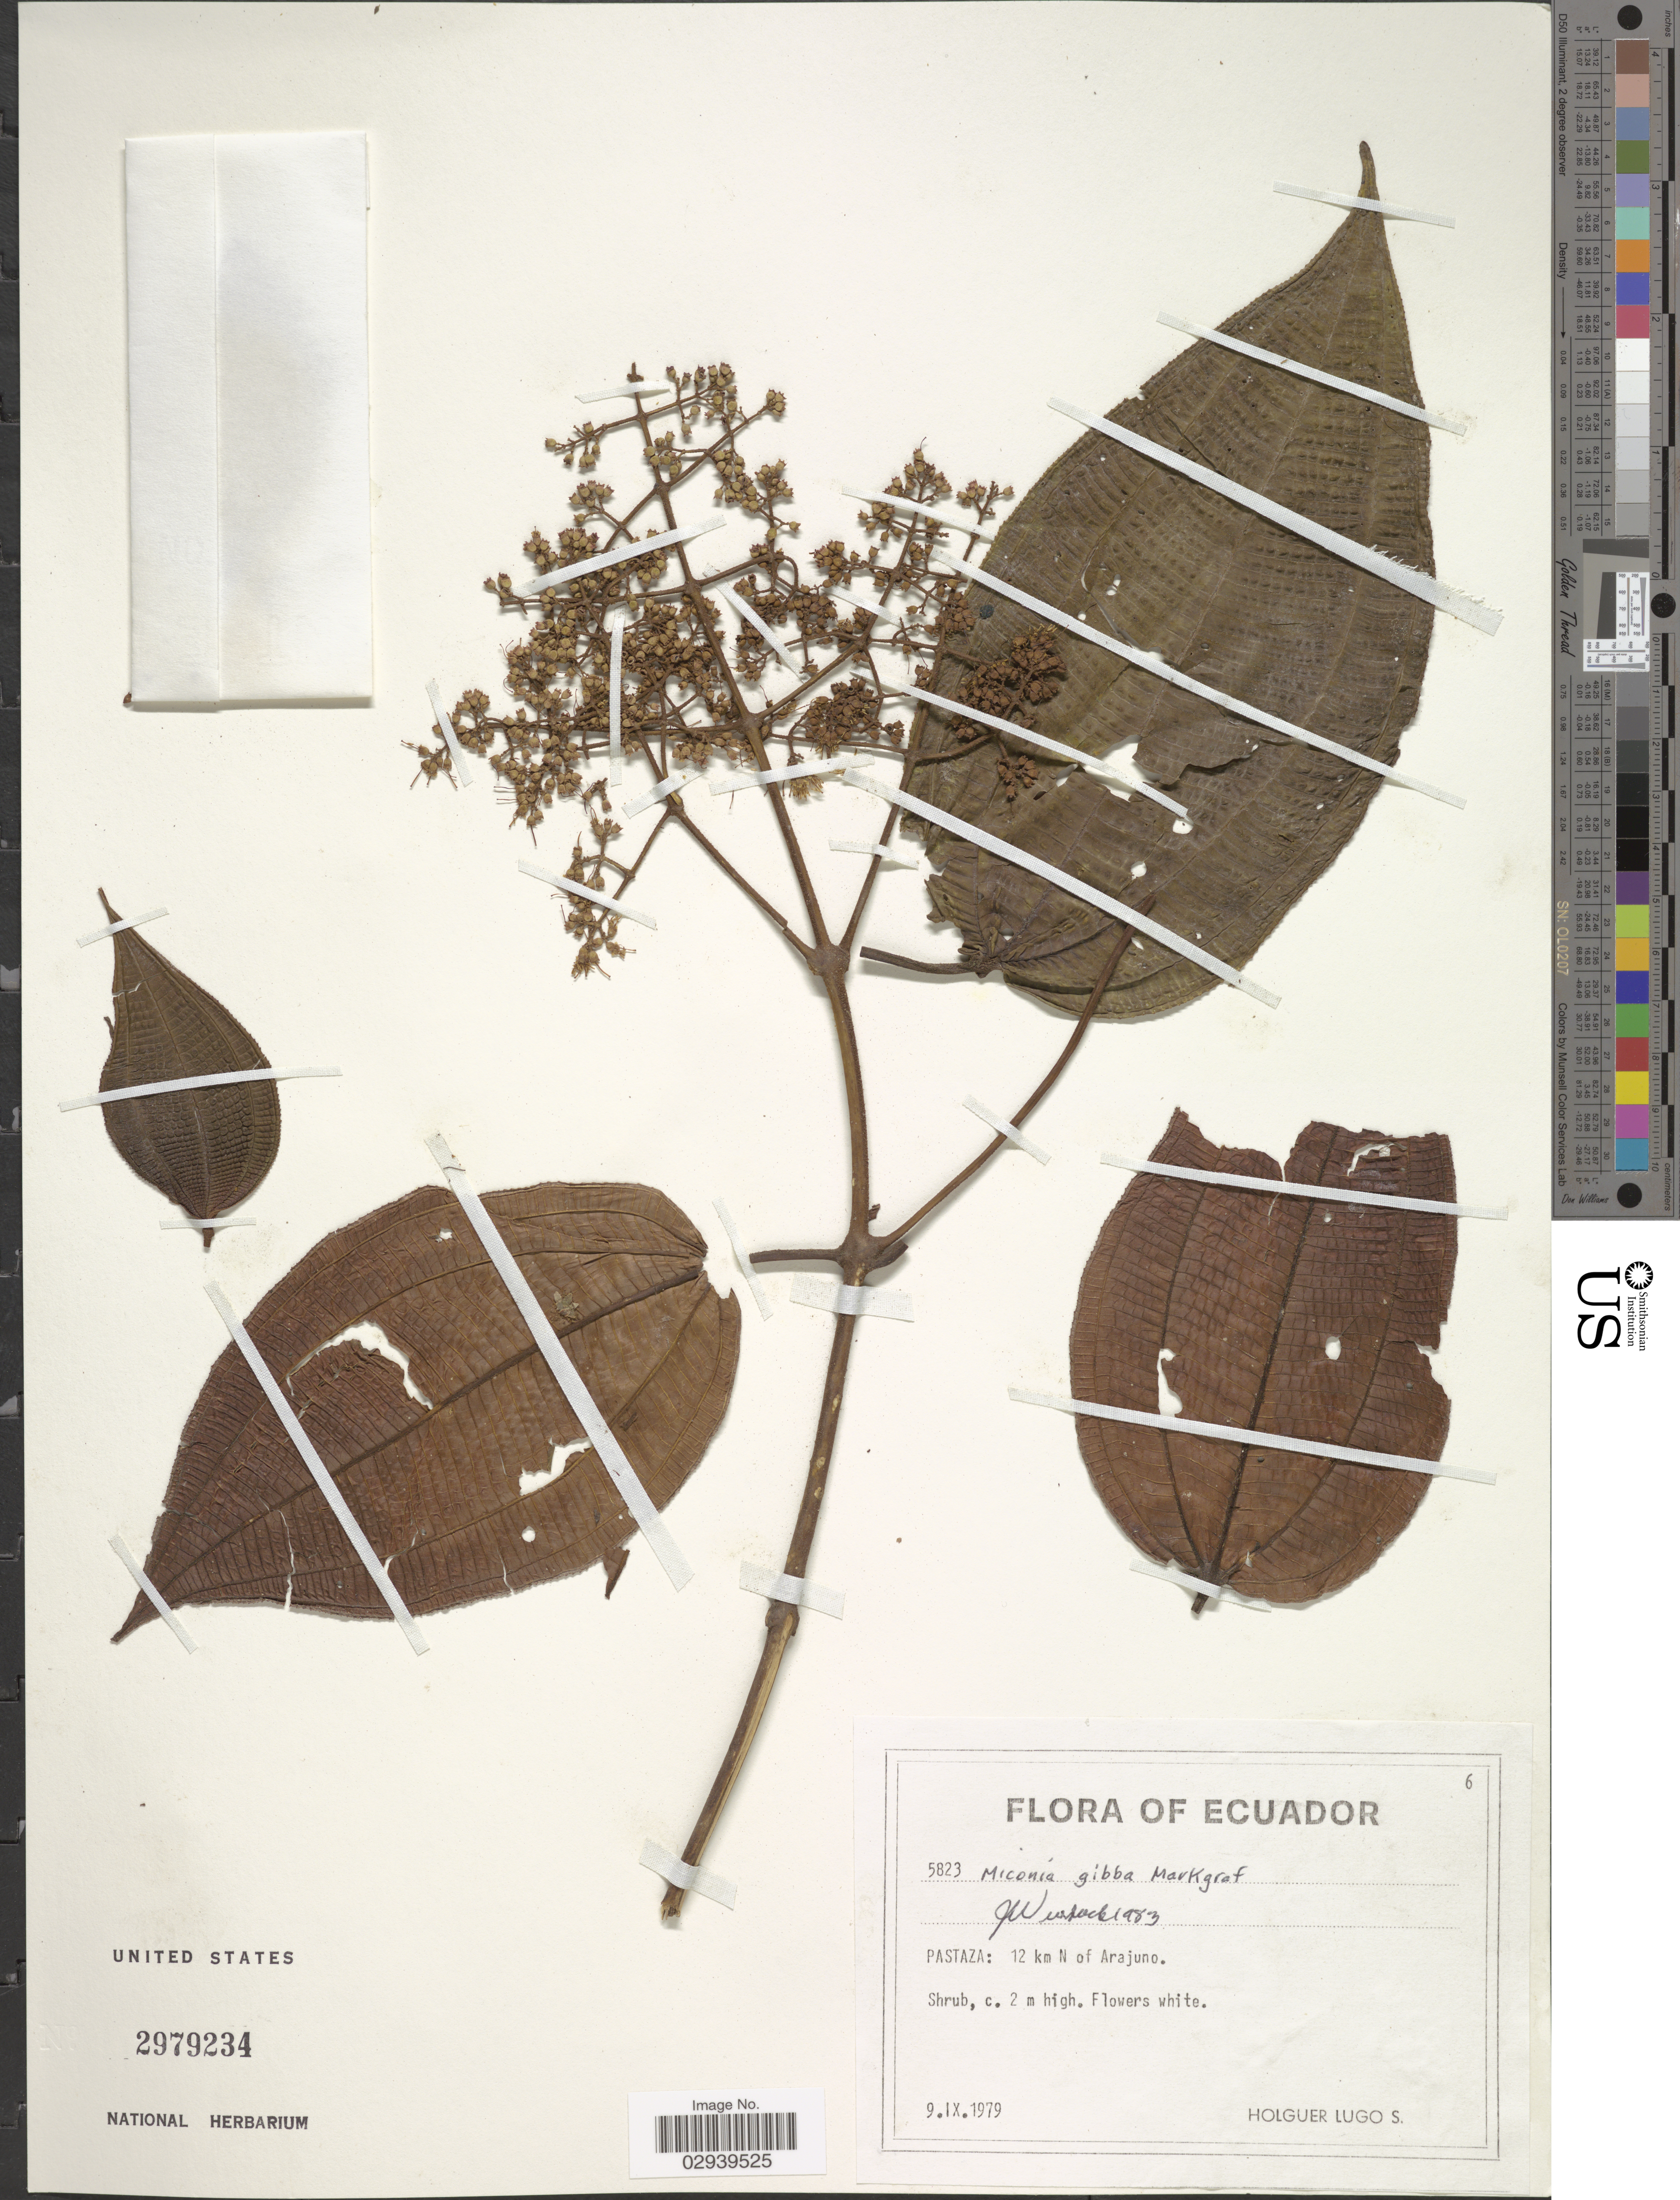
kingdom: Plantae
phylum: Tracheophyta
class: Magnoliopsida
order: Myrtales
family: Melastomataceae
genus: Miconia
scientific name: Miconia gibba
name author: Markgr.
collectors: H. Lugo S.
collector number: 5823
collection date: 1979-09-09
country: Ecuador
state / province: Pastaza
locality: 12 km N of Arajuno.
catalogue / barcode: US 2979234